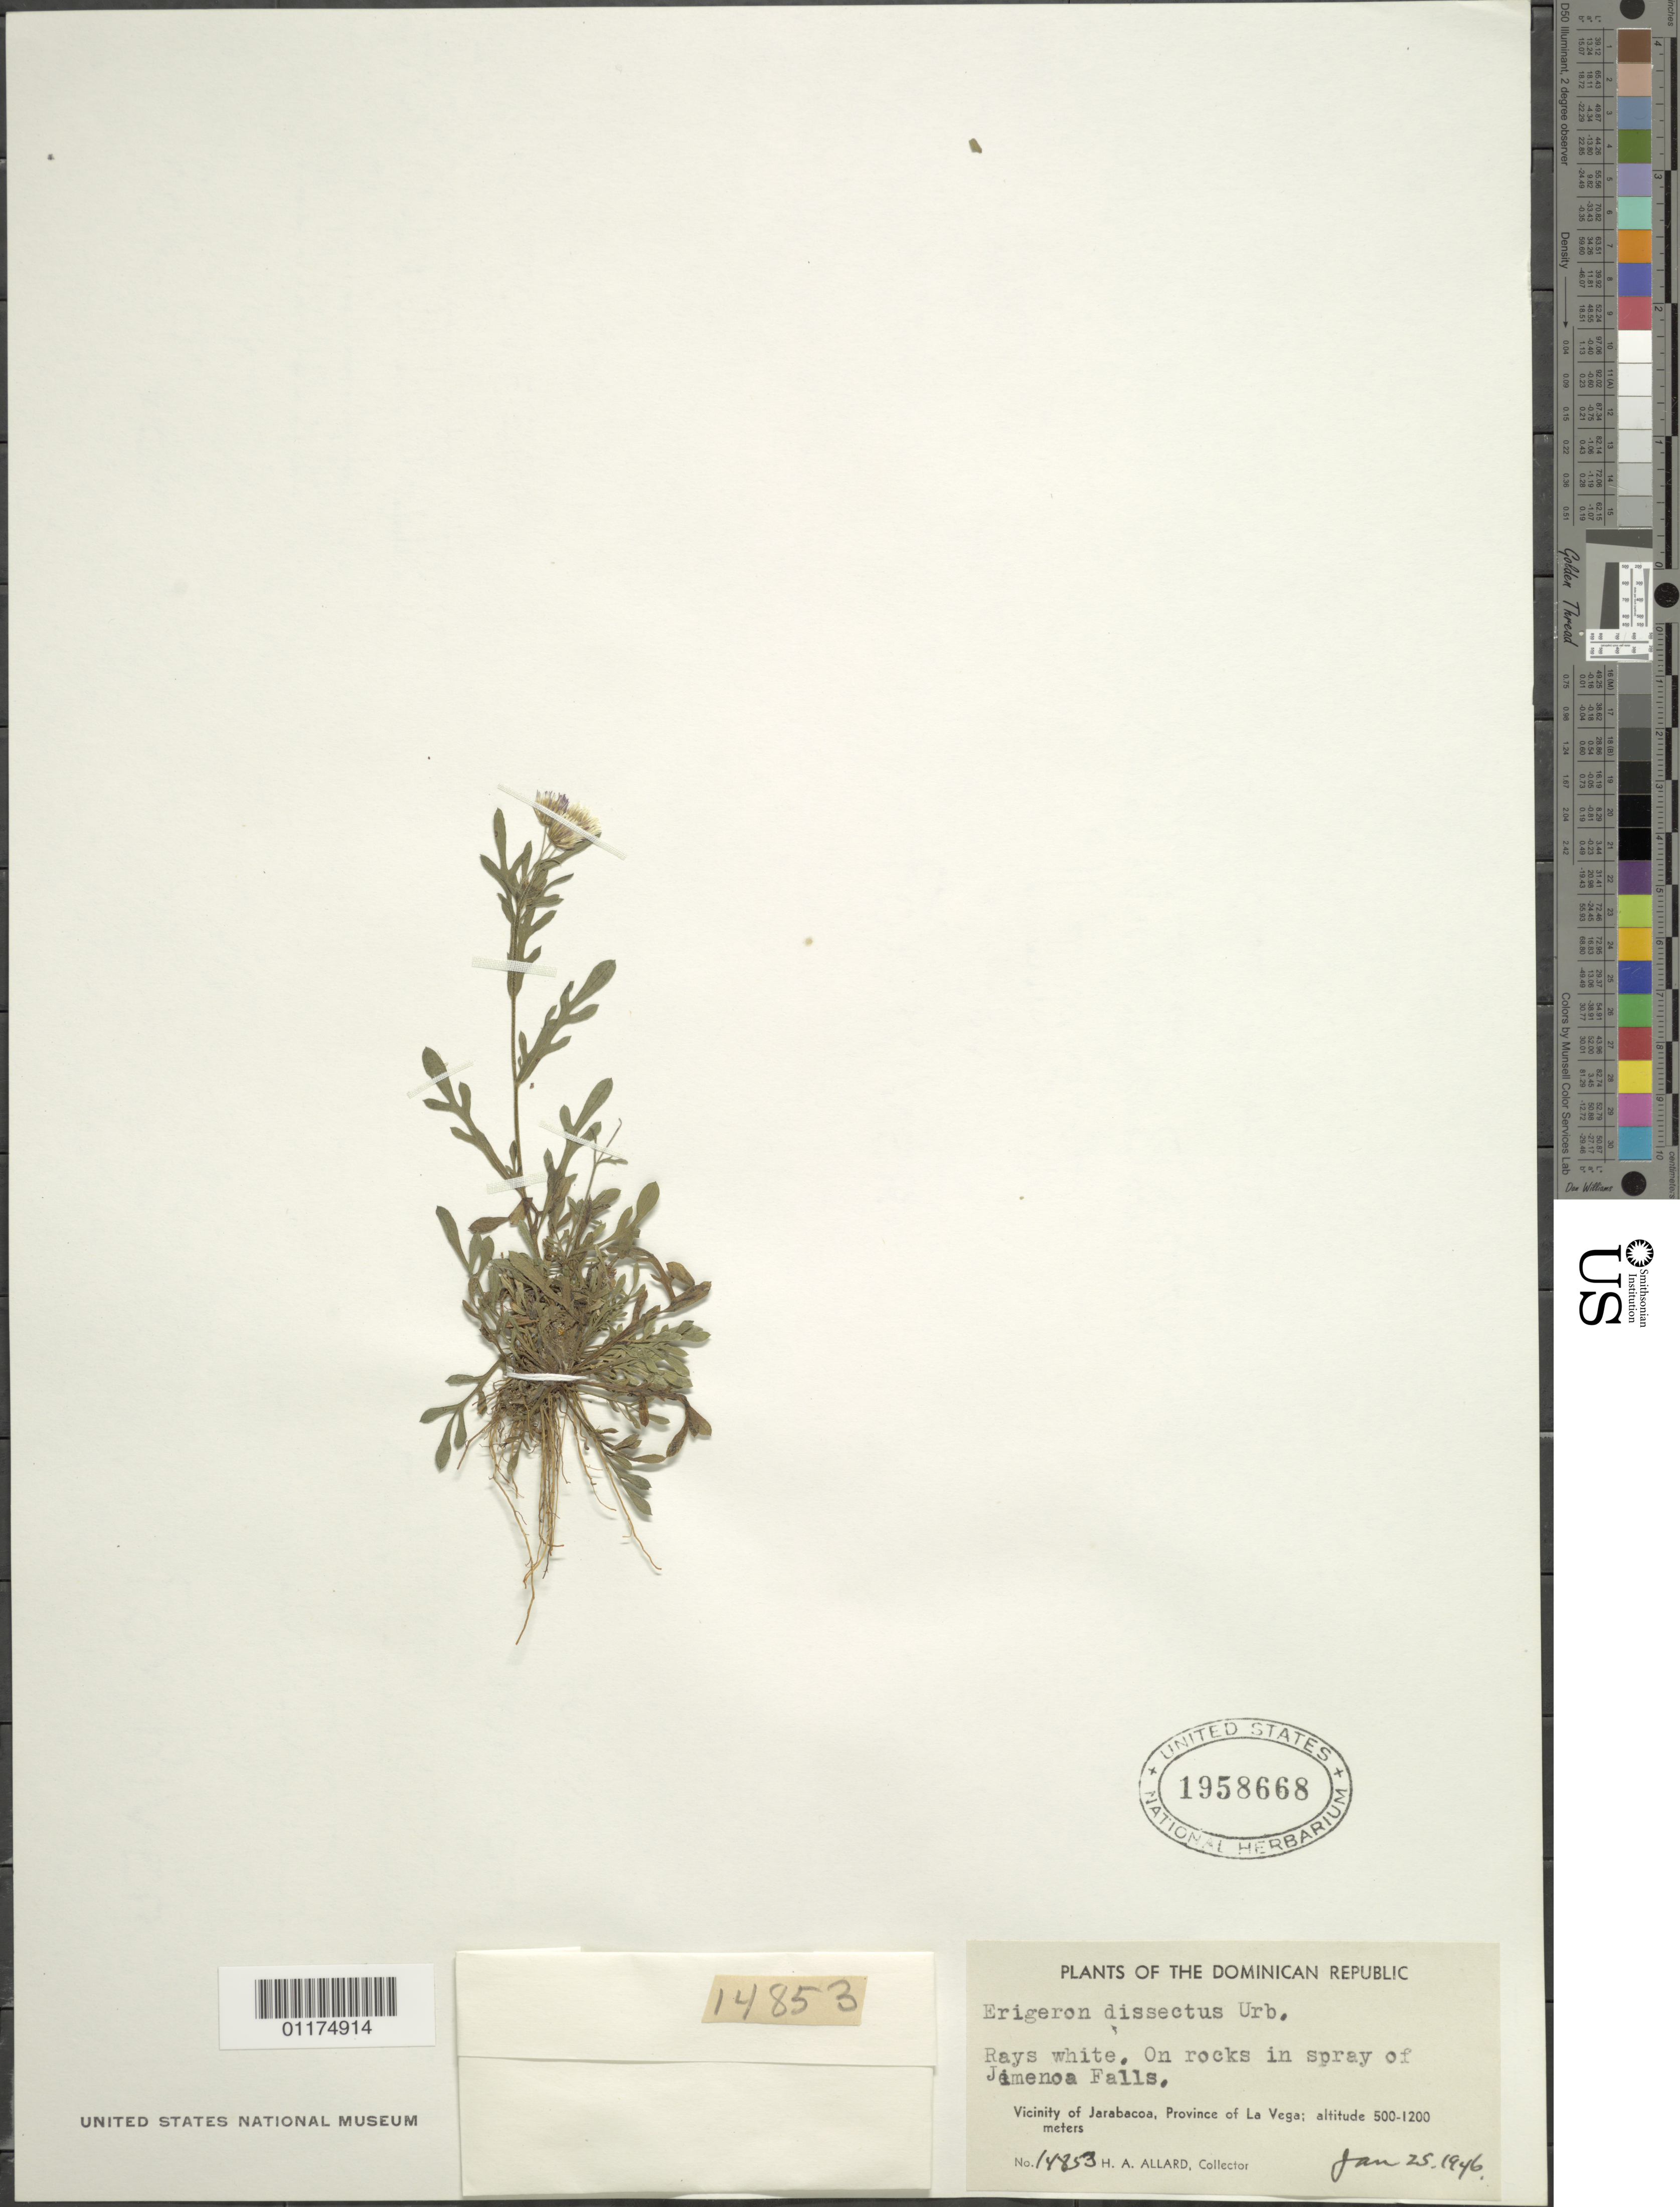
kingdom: Plantae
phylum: Tracheophyta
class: Magnoliopsida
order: Asterales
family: Asteraceae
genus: Erigeron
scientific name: Erigeron dissectus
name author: Urb.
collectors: H. A. Allard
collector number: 14853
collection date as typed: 25 Jan 1946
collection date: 1946-01-25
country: Dominican Republic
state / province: La Vega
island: Hispaniola I.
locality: Vicinity of Jarabacoa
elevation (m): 500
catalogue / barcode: US 1958668